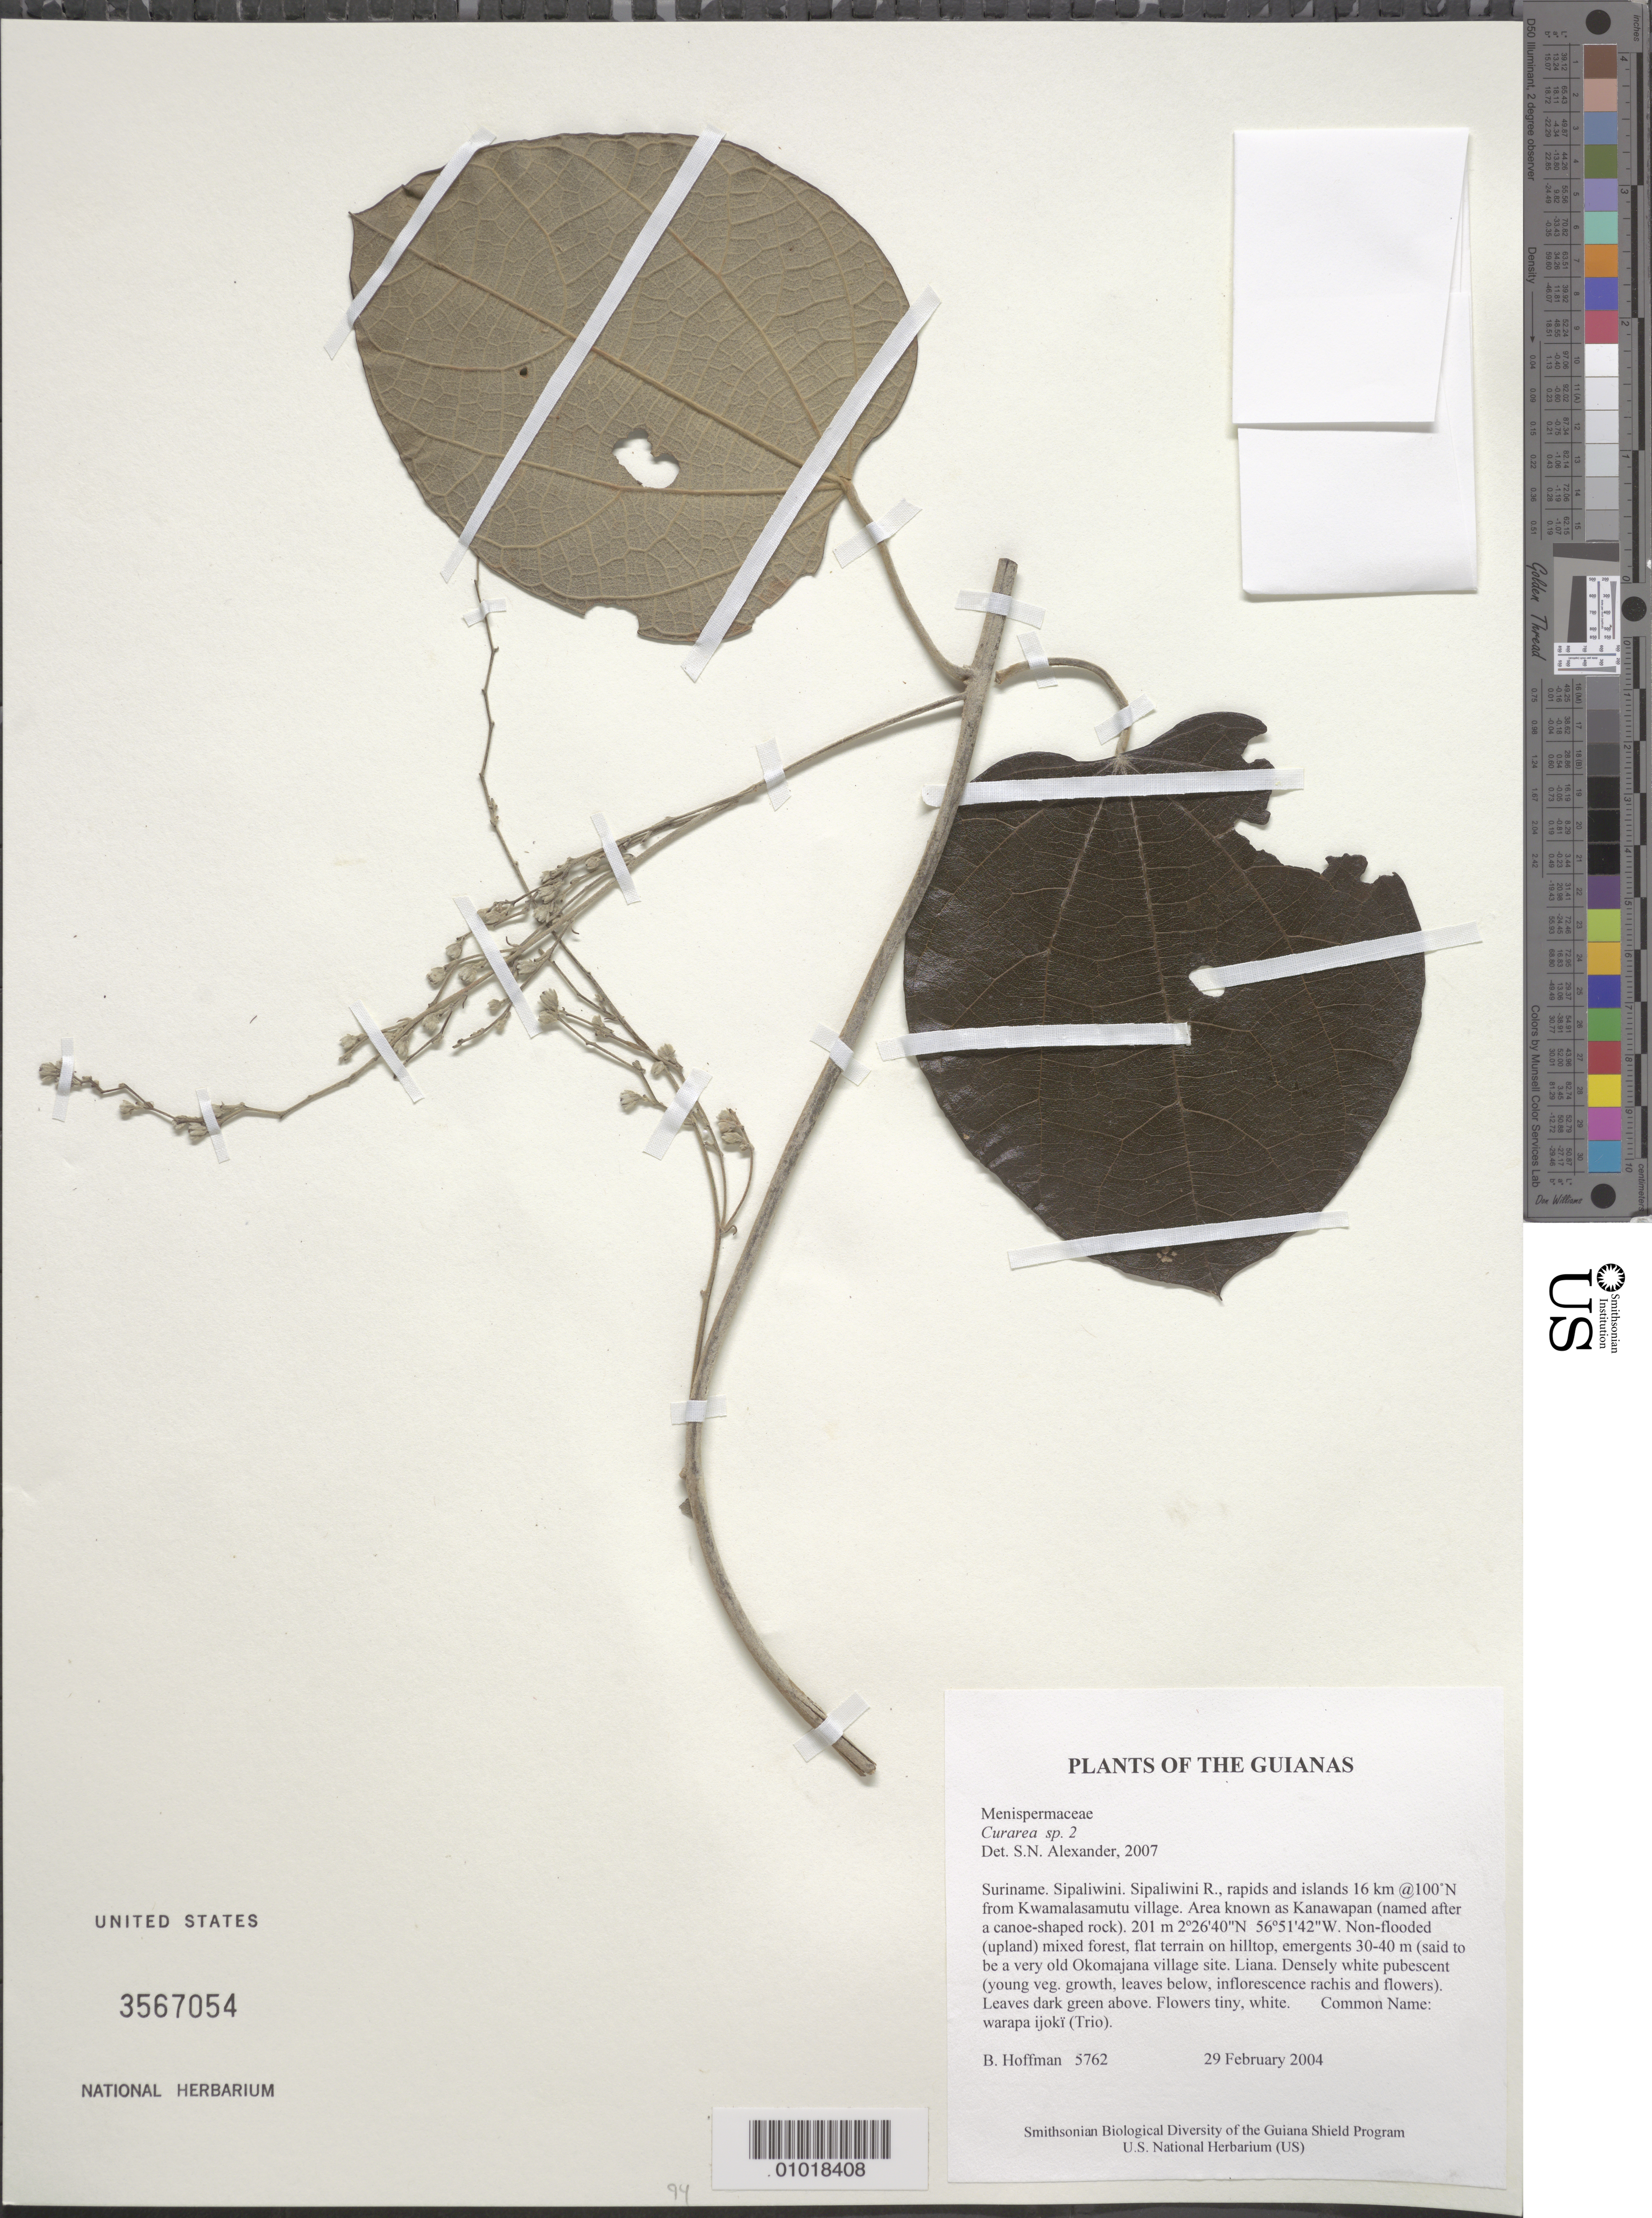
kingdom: Plantae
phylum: Tracheophyta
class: Magnoliopsida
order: Ranunculales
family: Menispermaceae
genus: Curarea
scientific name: Curarea sp. 2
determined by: Alexander, S. N.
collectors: B. Hoffman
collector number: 5762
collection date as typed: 29 February 2004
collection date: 2004-02-29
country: Suriname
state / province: Sipaliwini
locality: Sipaliwini R., rapids and islands 16 km @100°N from Kwamalasamutu village. Area known as Kanawapan (named after a canoe-shaped rock)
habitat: Non-flooded (upland) mixed forest, flat terrain on hilltop, emergents 30-40 m (said to be a very old Okomajana village site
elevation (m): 201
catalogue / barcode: US 3567054